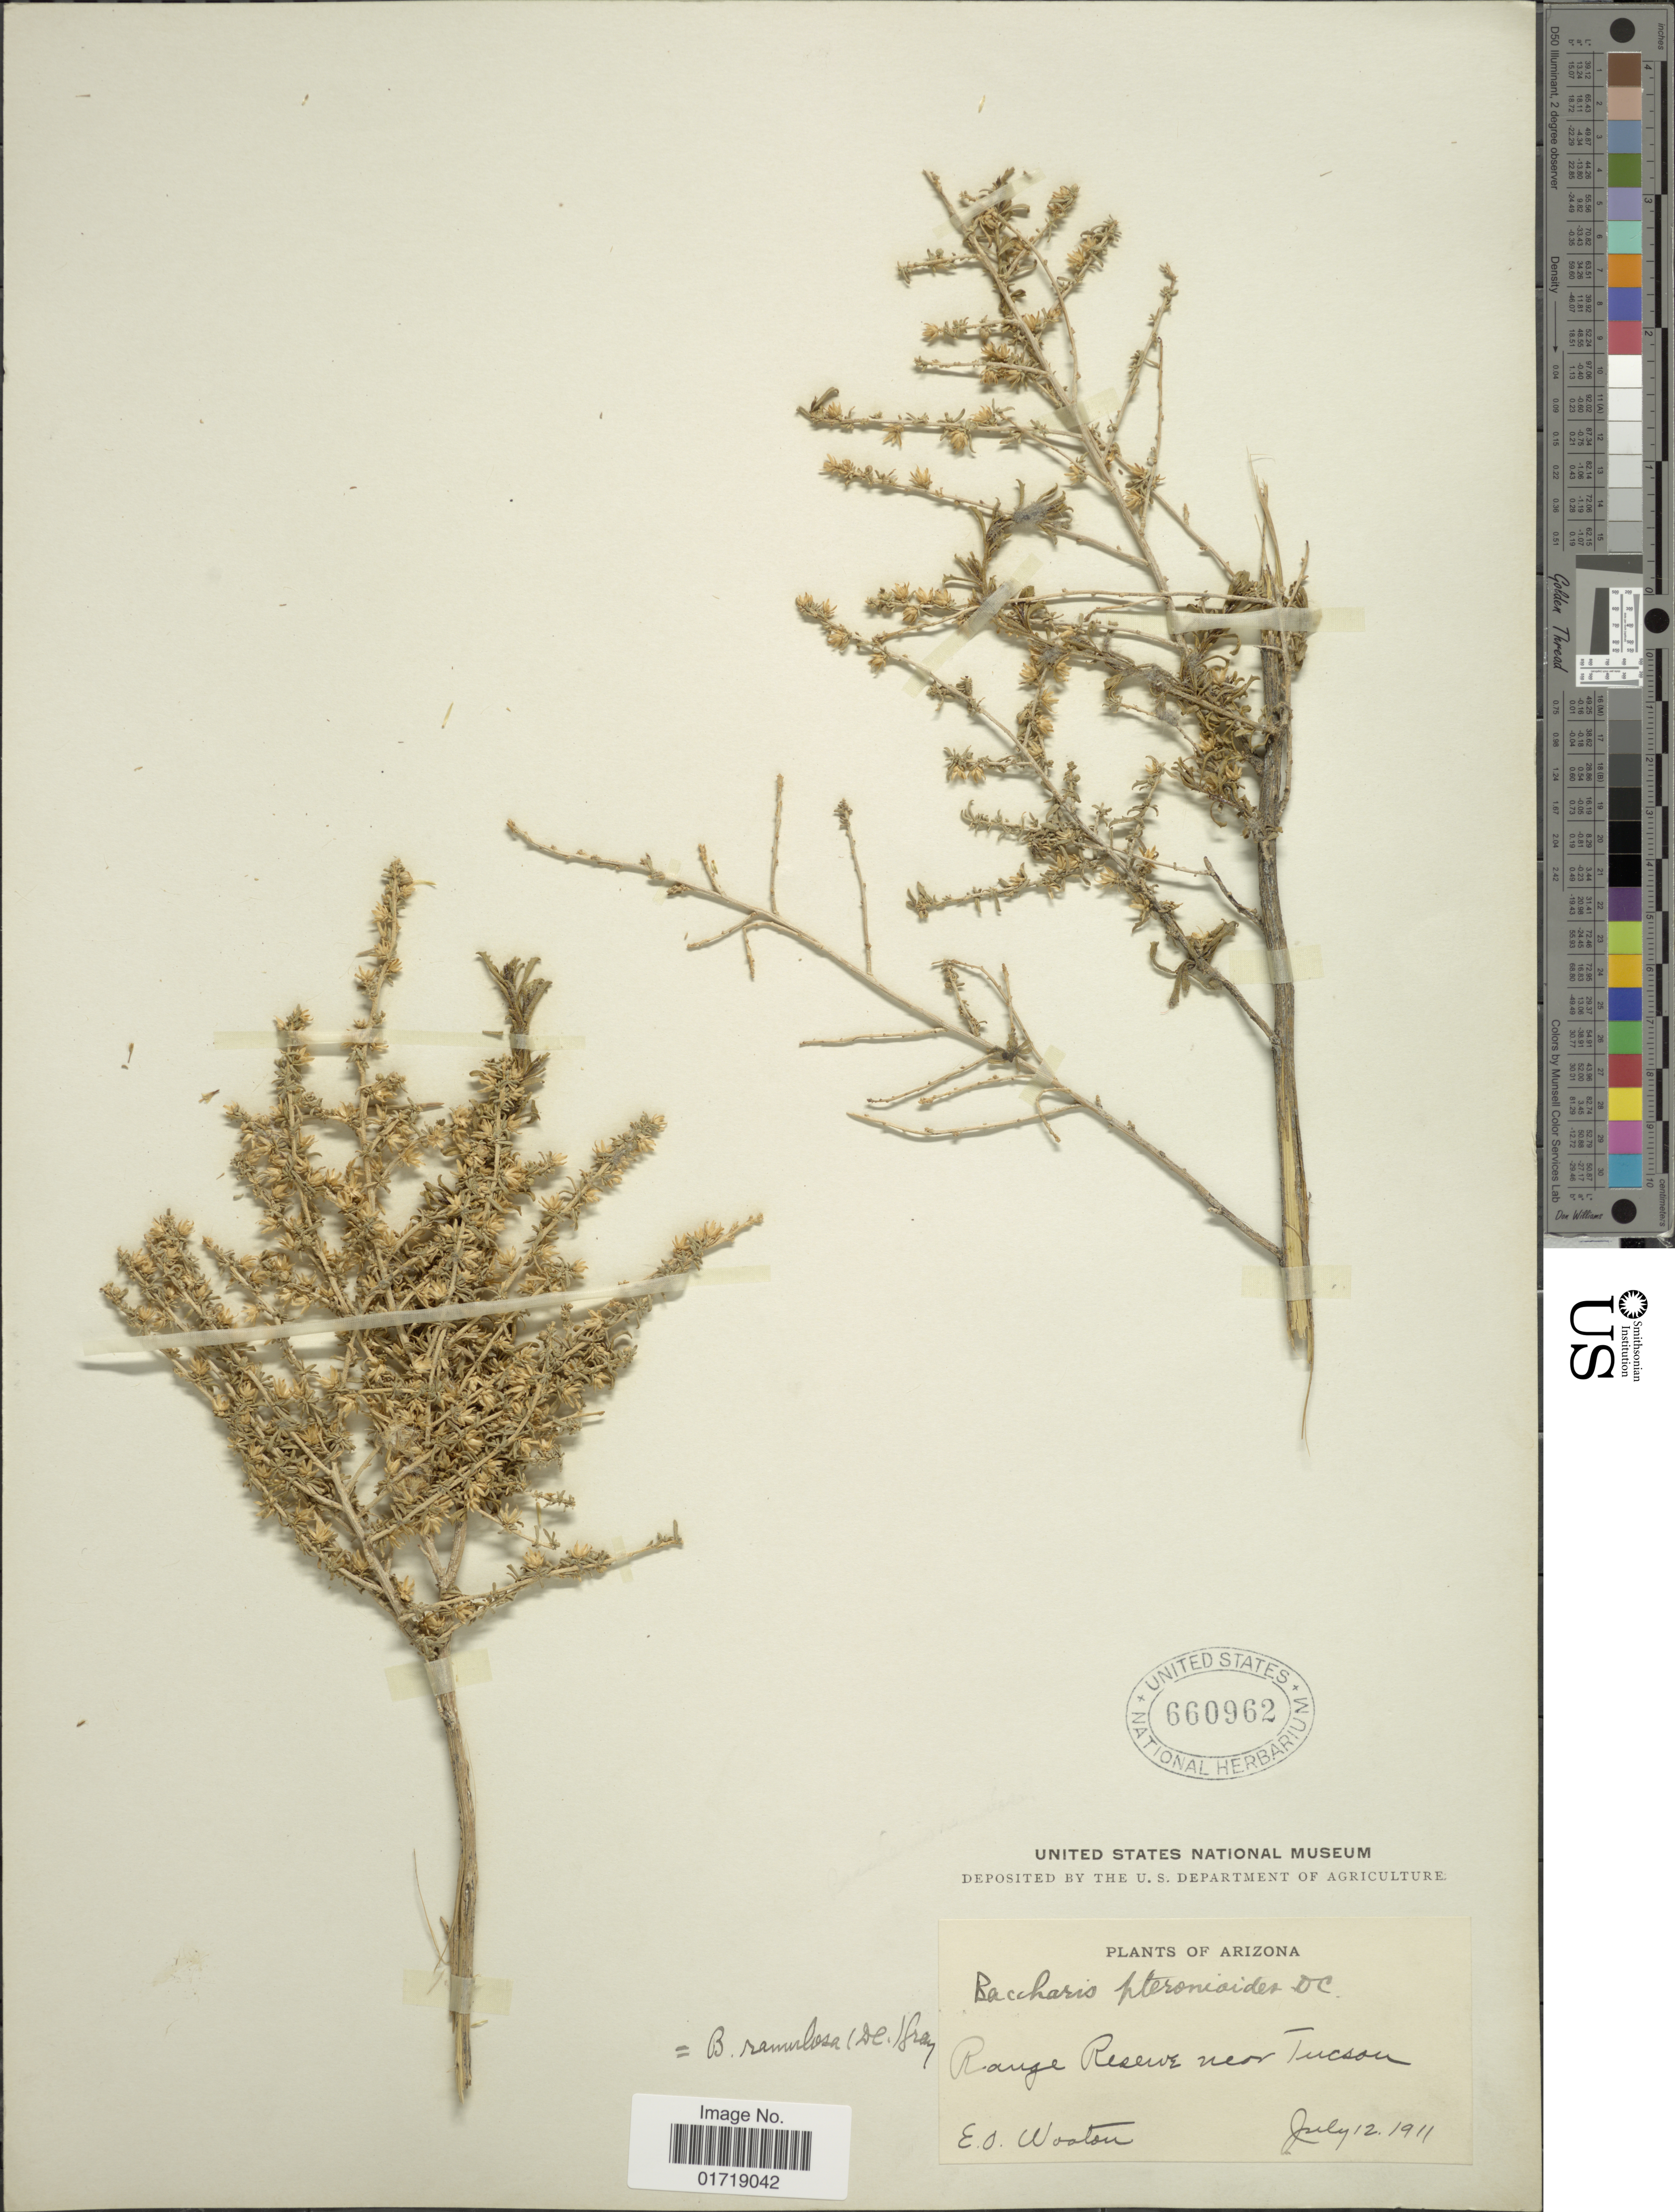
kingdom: Plantae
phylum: Tracheophyta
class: Magnoliopsida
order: Asterales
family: Asteraceae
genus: Baccharis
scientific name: Baccharis pteronioides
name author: DC.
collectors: E. O. Wooton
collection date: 1911-07-12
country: United States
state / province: Arizona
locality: Range Reserve near Tucson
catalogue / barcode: US 660962